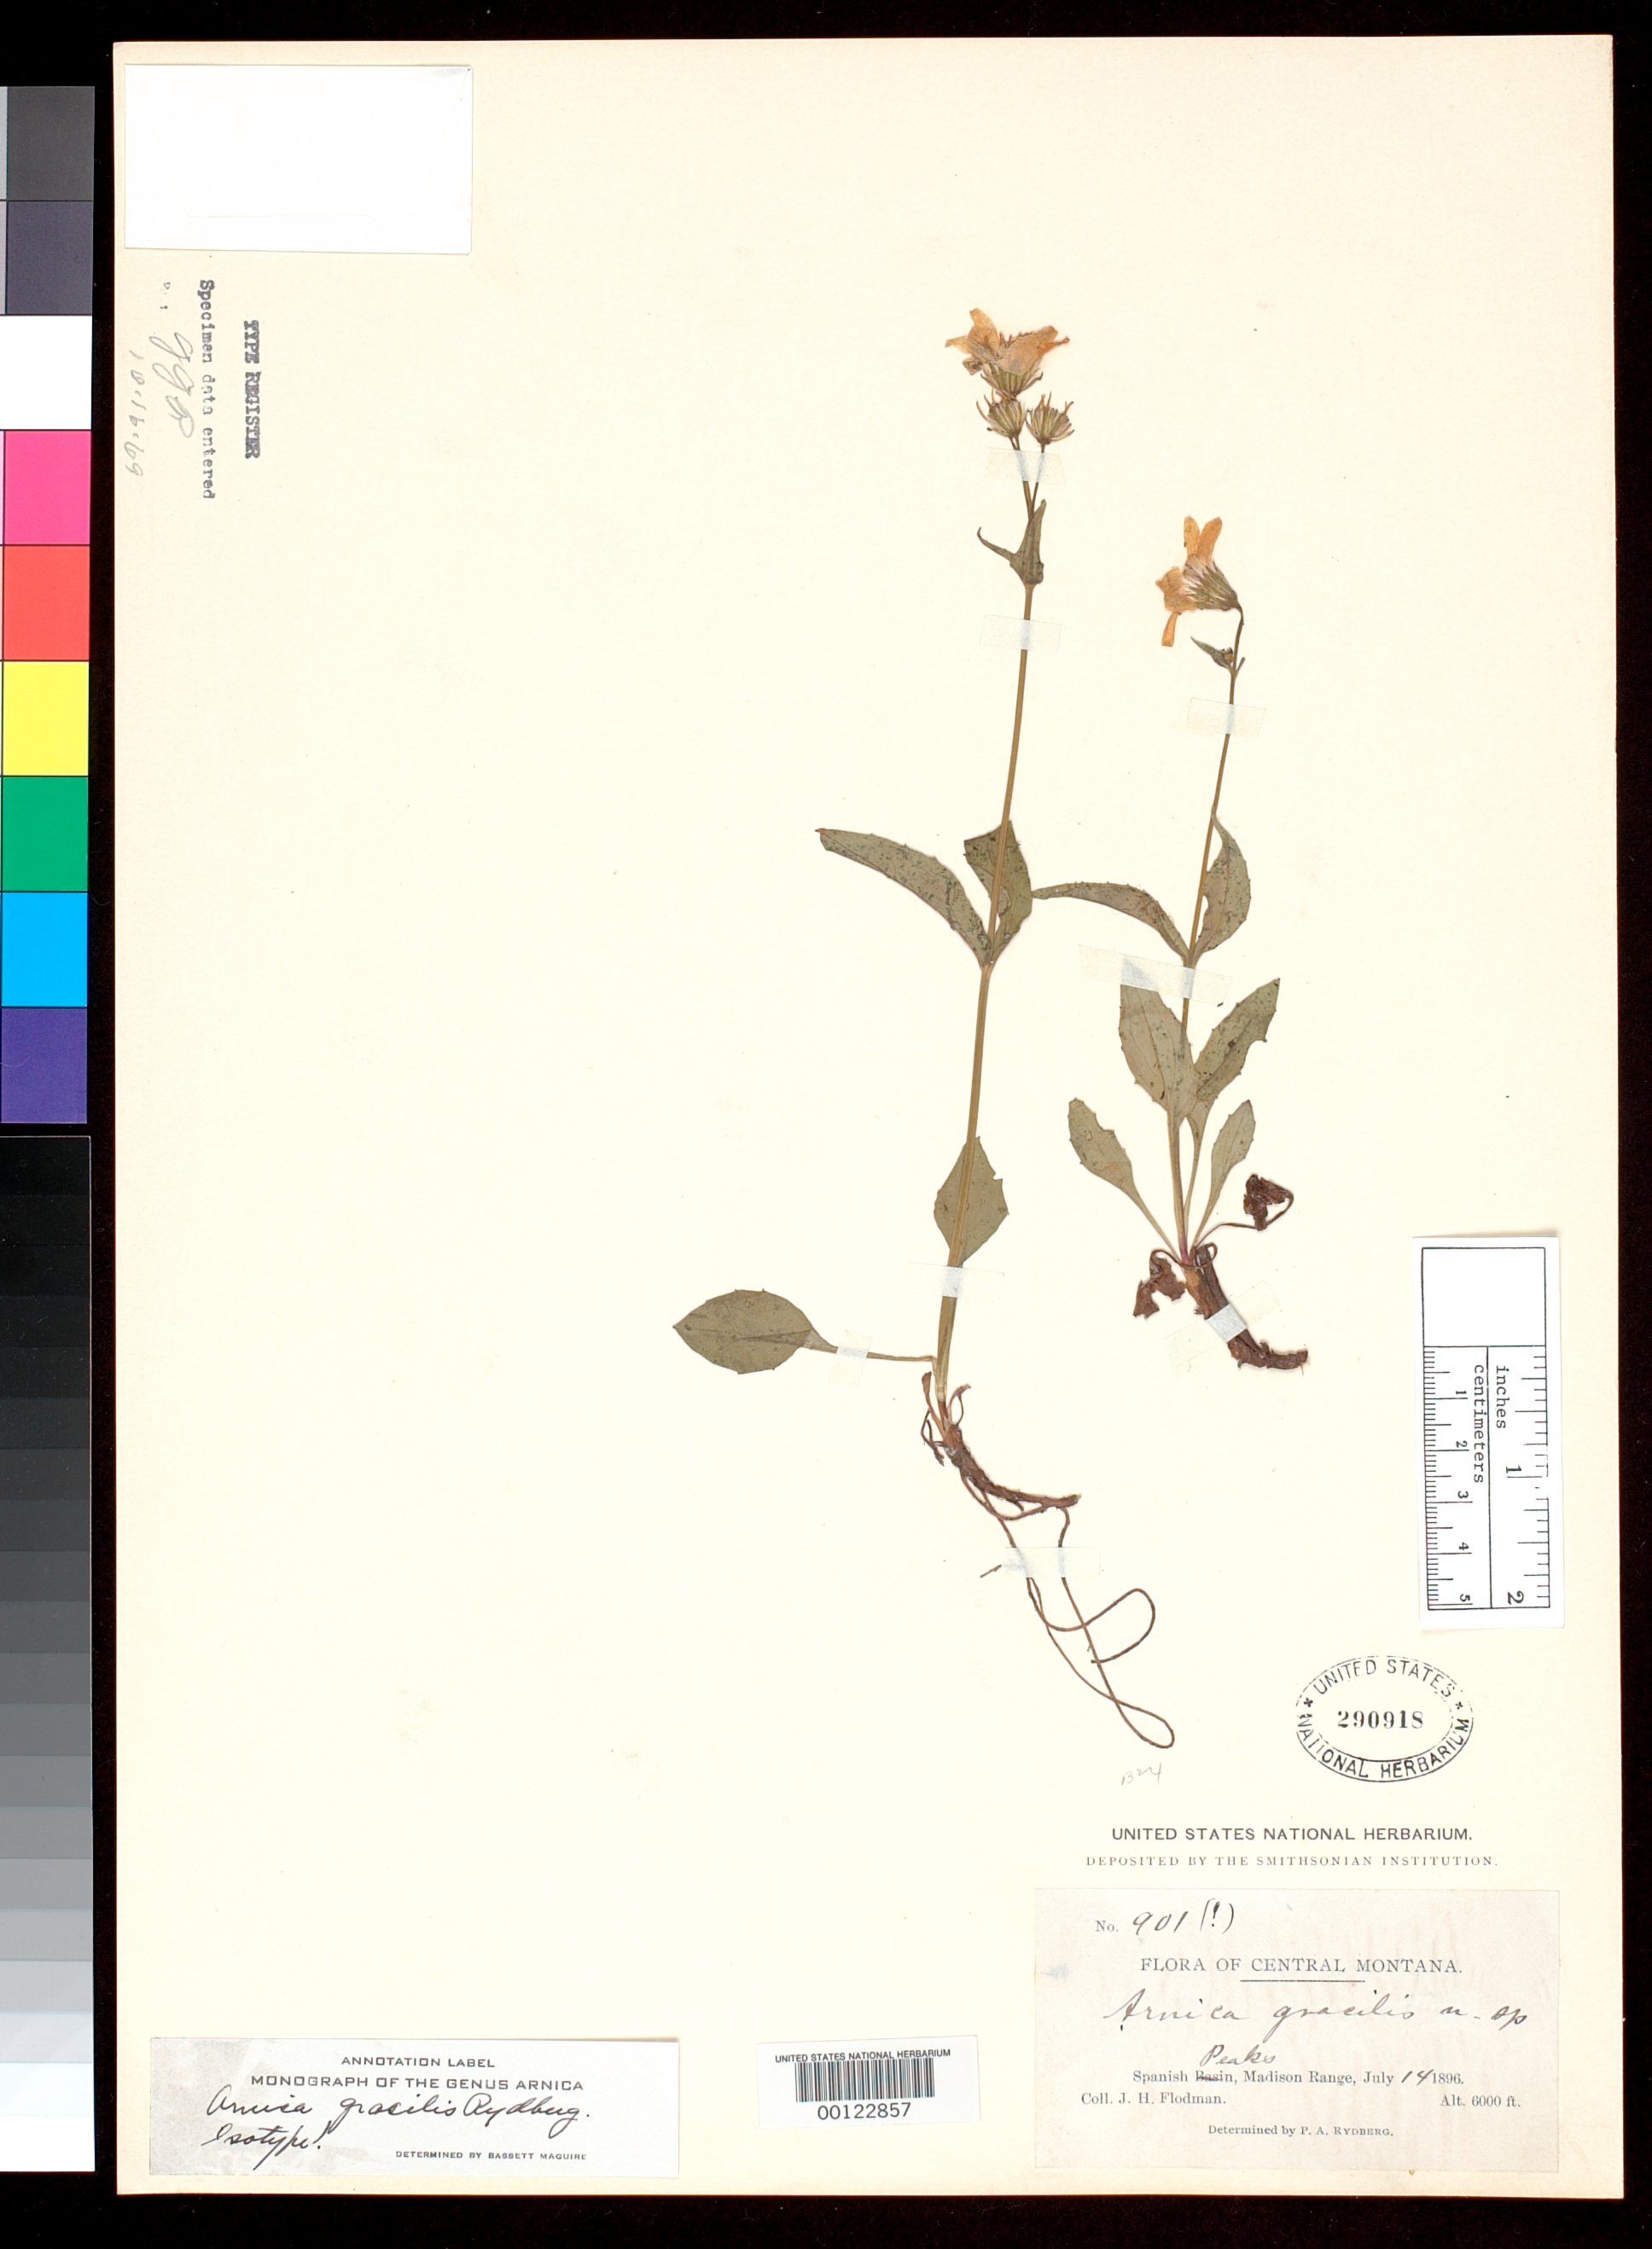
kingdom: Plantae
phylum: Tracheophyta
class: Magnoliopsida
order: Asterales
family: Asteraceae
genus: Arnica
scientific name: Arnica gracilis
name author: Rydb.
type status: Isotype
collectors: J. Flodman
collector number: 901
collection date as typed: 14 Jul 1896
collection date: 1896-07-14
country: United States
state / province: Montana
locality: Spanish Peaks.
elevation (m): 1829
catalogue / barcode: US 290918